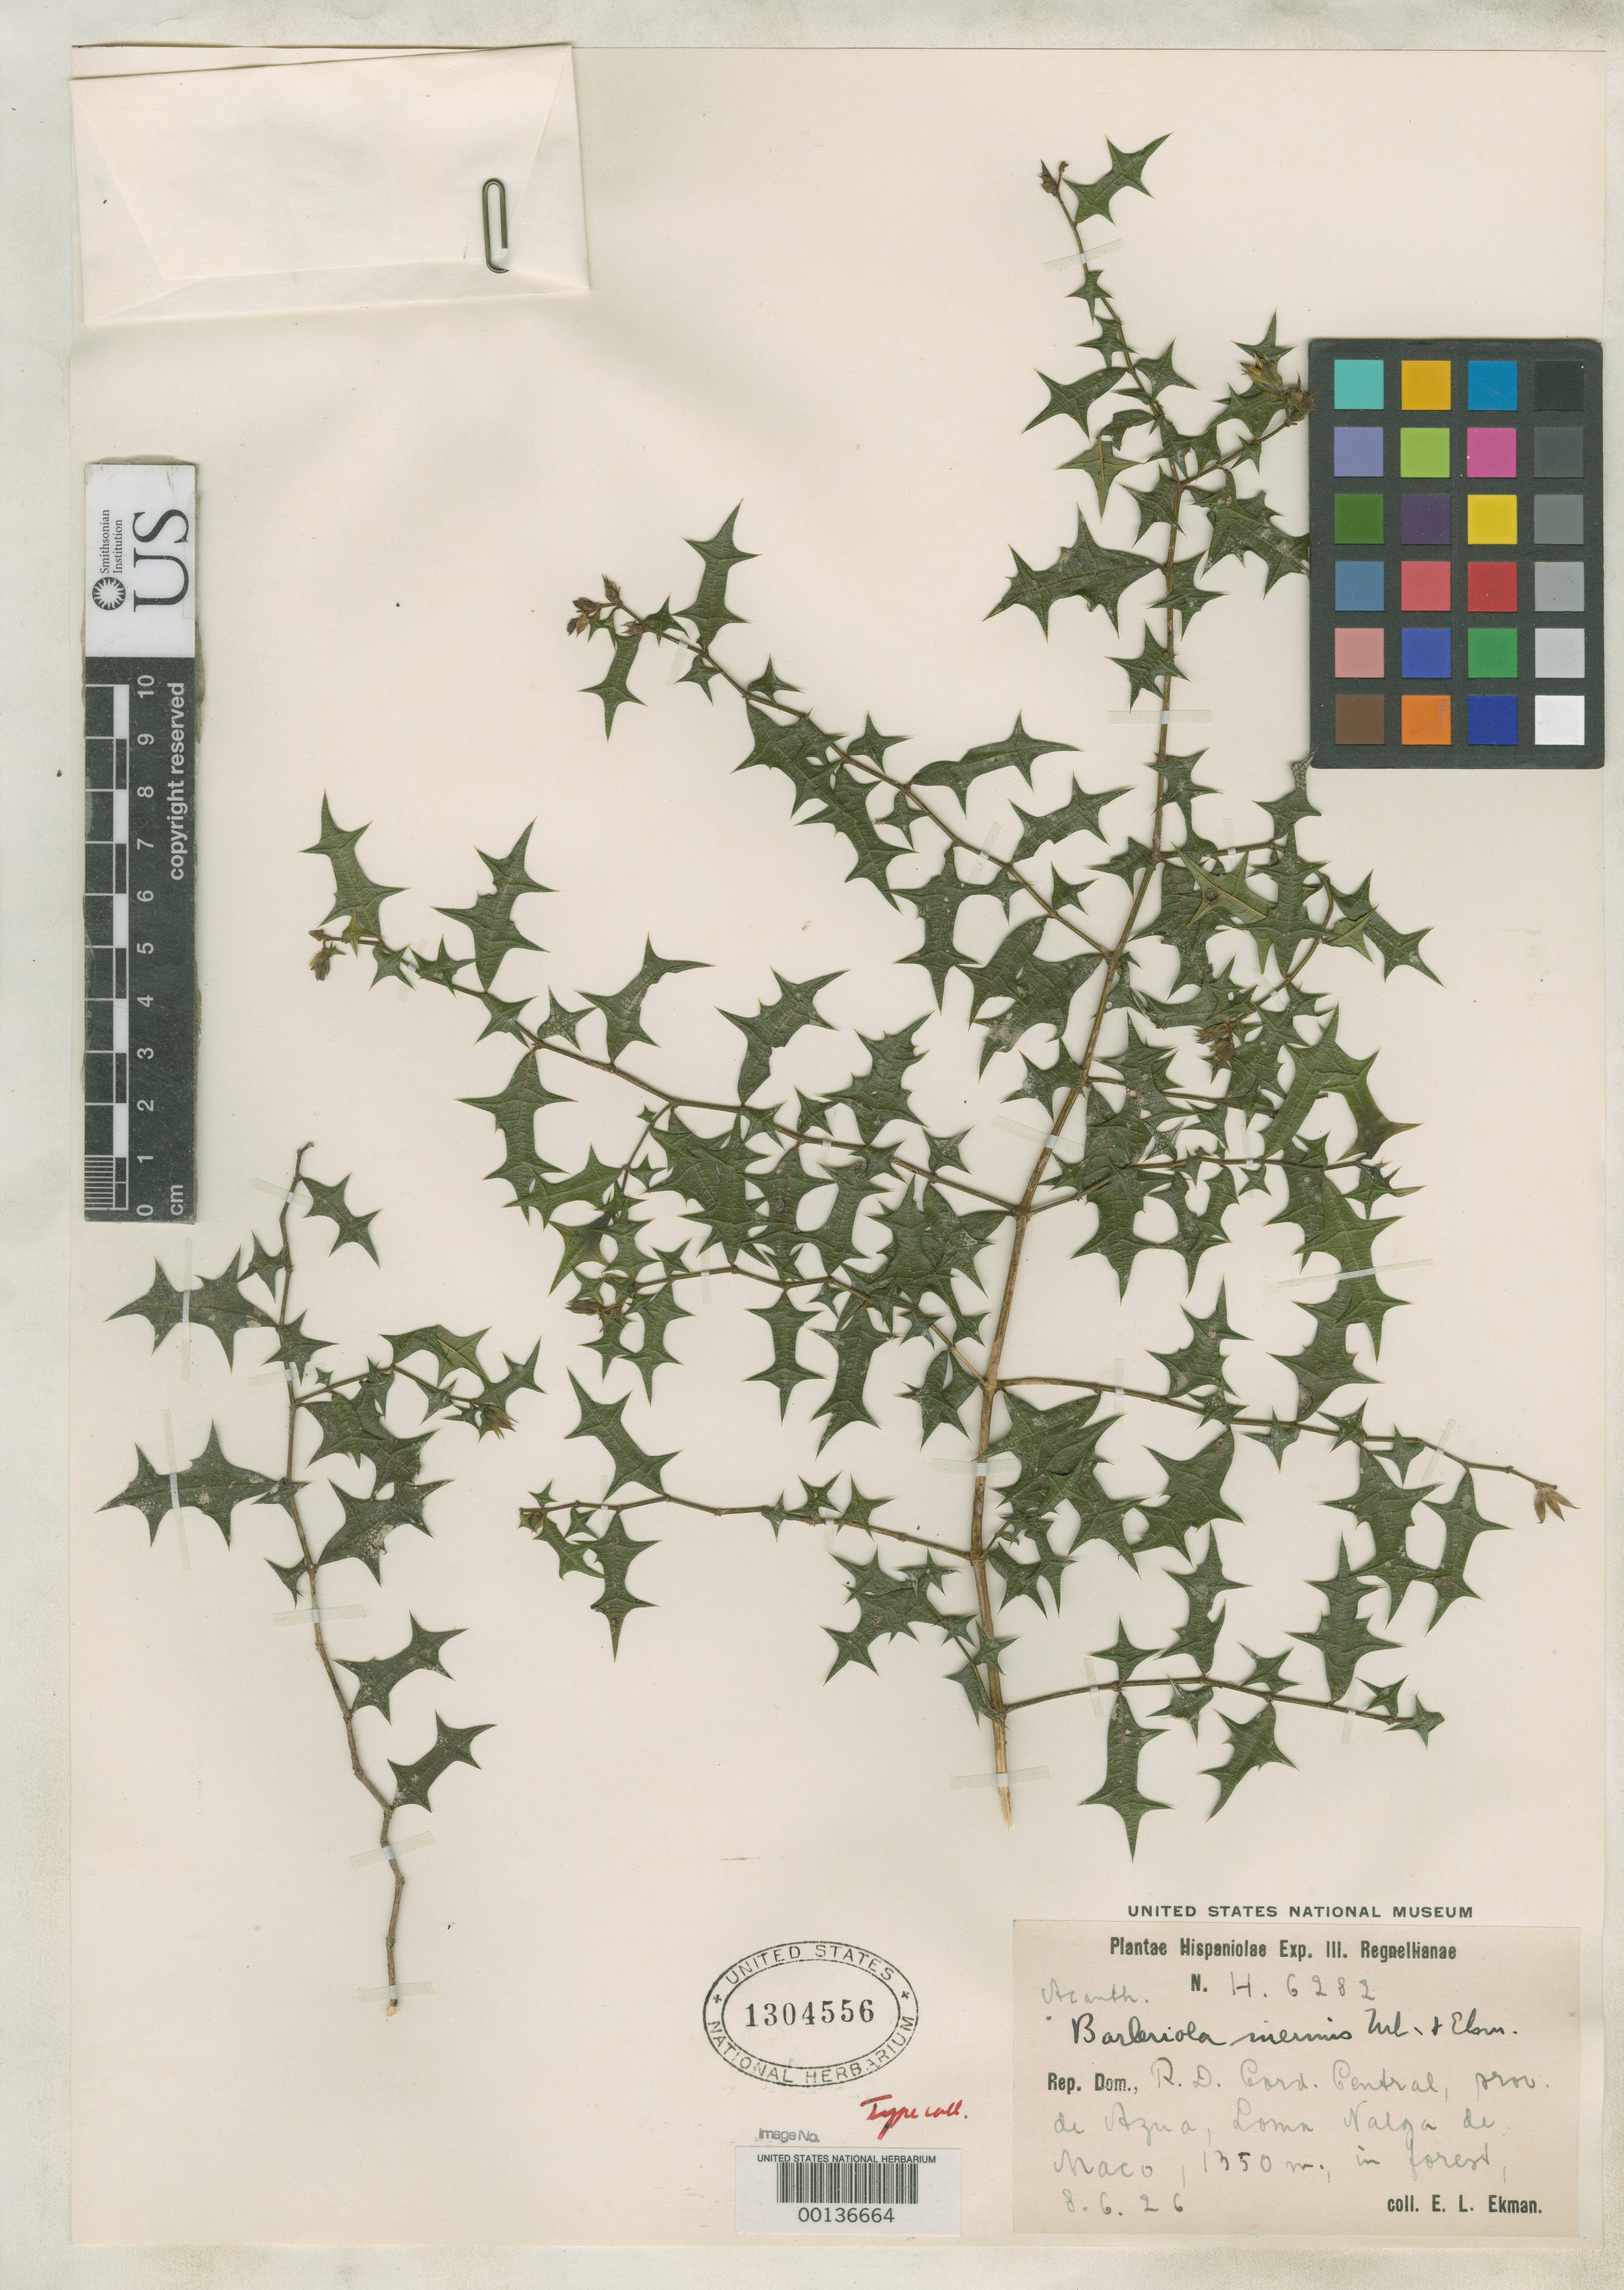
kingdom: Plantae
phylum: Tracheophyta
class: Magnoliopsida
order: Lamiales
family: Acanthaceae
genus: Barleriola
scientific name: Barleriola inermis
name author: Urb. & Ekman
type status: Isotype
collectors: E. L. Ekman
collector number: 6282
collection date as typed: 08 Jun 1926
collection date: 1926-06-08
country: Dominican Republic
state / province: Azua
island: Hispaniola Island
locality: Cordilleria central, Loma Nalga de Macao.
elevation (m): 1350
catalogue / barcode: US 1304556